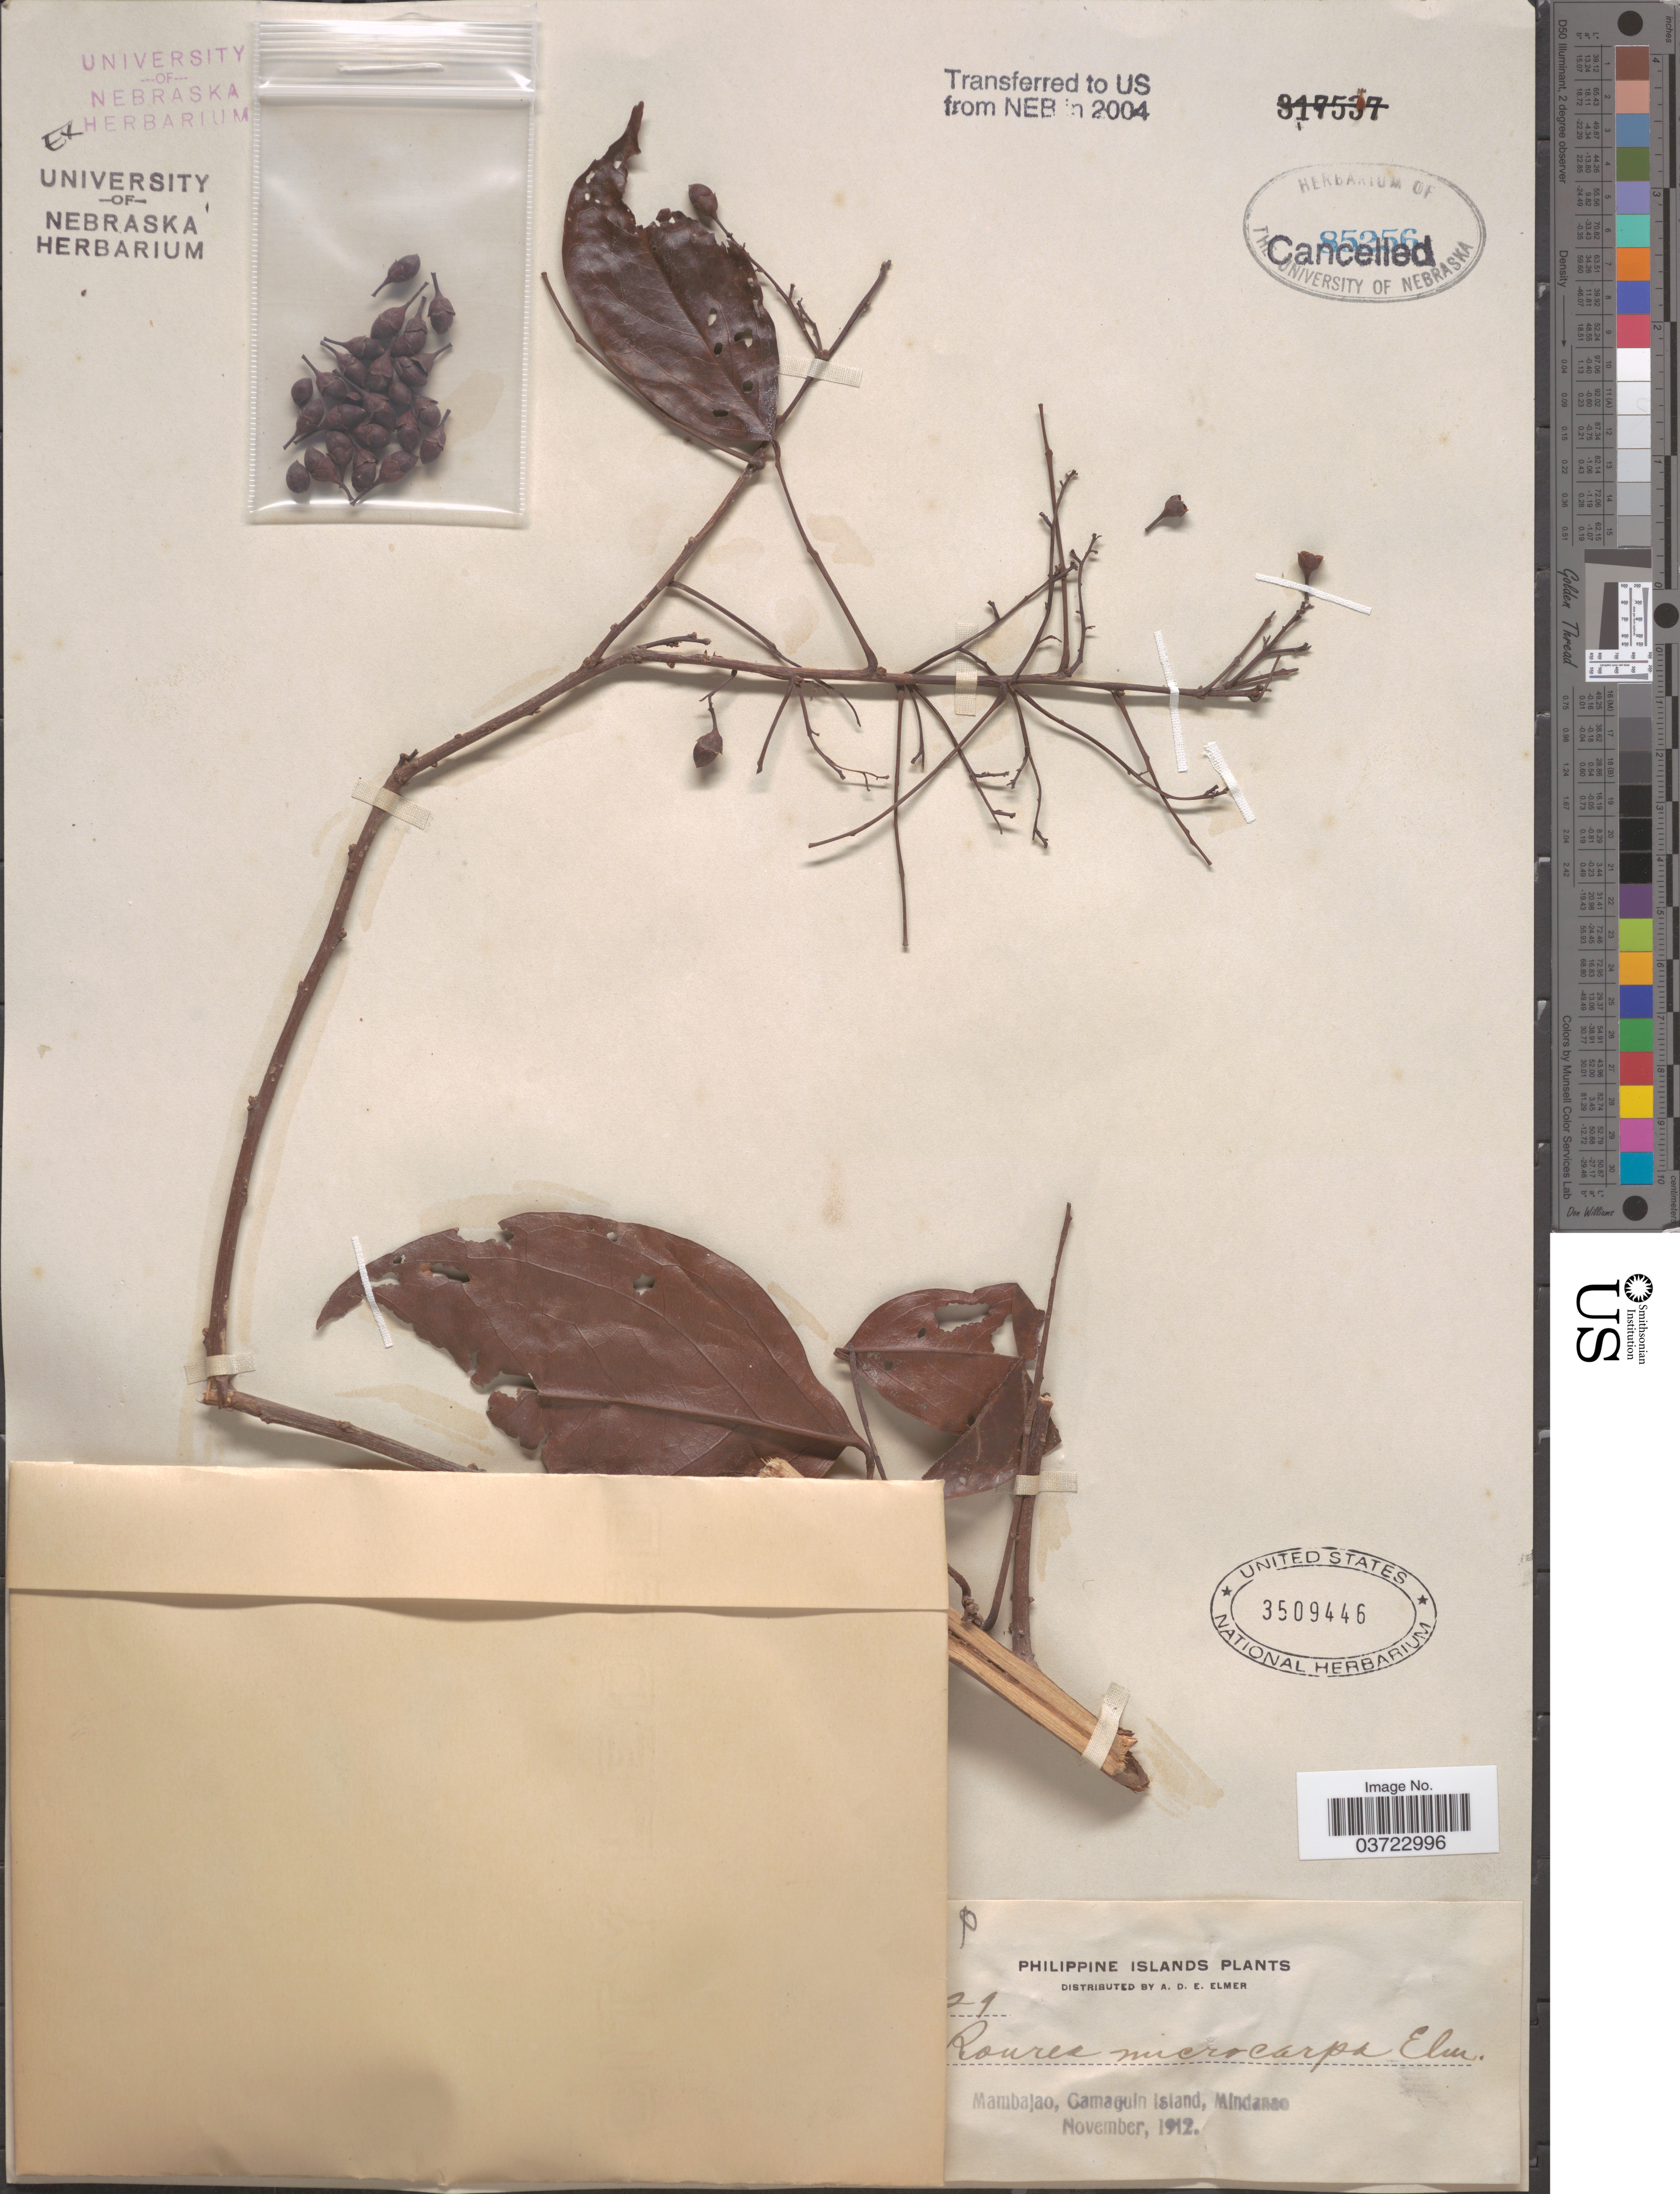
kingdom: Plantae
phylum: Tracheophyta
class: Magnoliopsida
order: Oxalidales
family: Connaraceae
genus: Rourea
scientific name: Rourea microcarpa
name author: Elmer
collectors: A. D. E. Elmer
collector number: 29*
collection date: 1912-11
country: Philippines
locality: Philippine Islands. Mambajao, Gamaguin Island, Mindanao.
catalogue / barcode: US 3509446